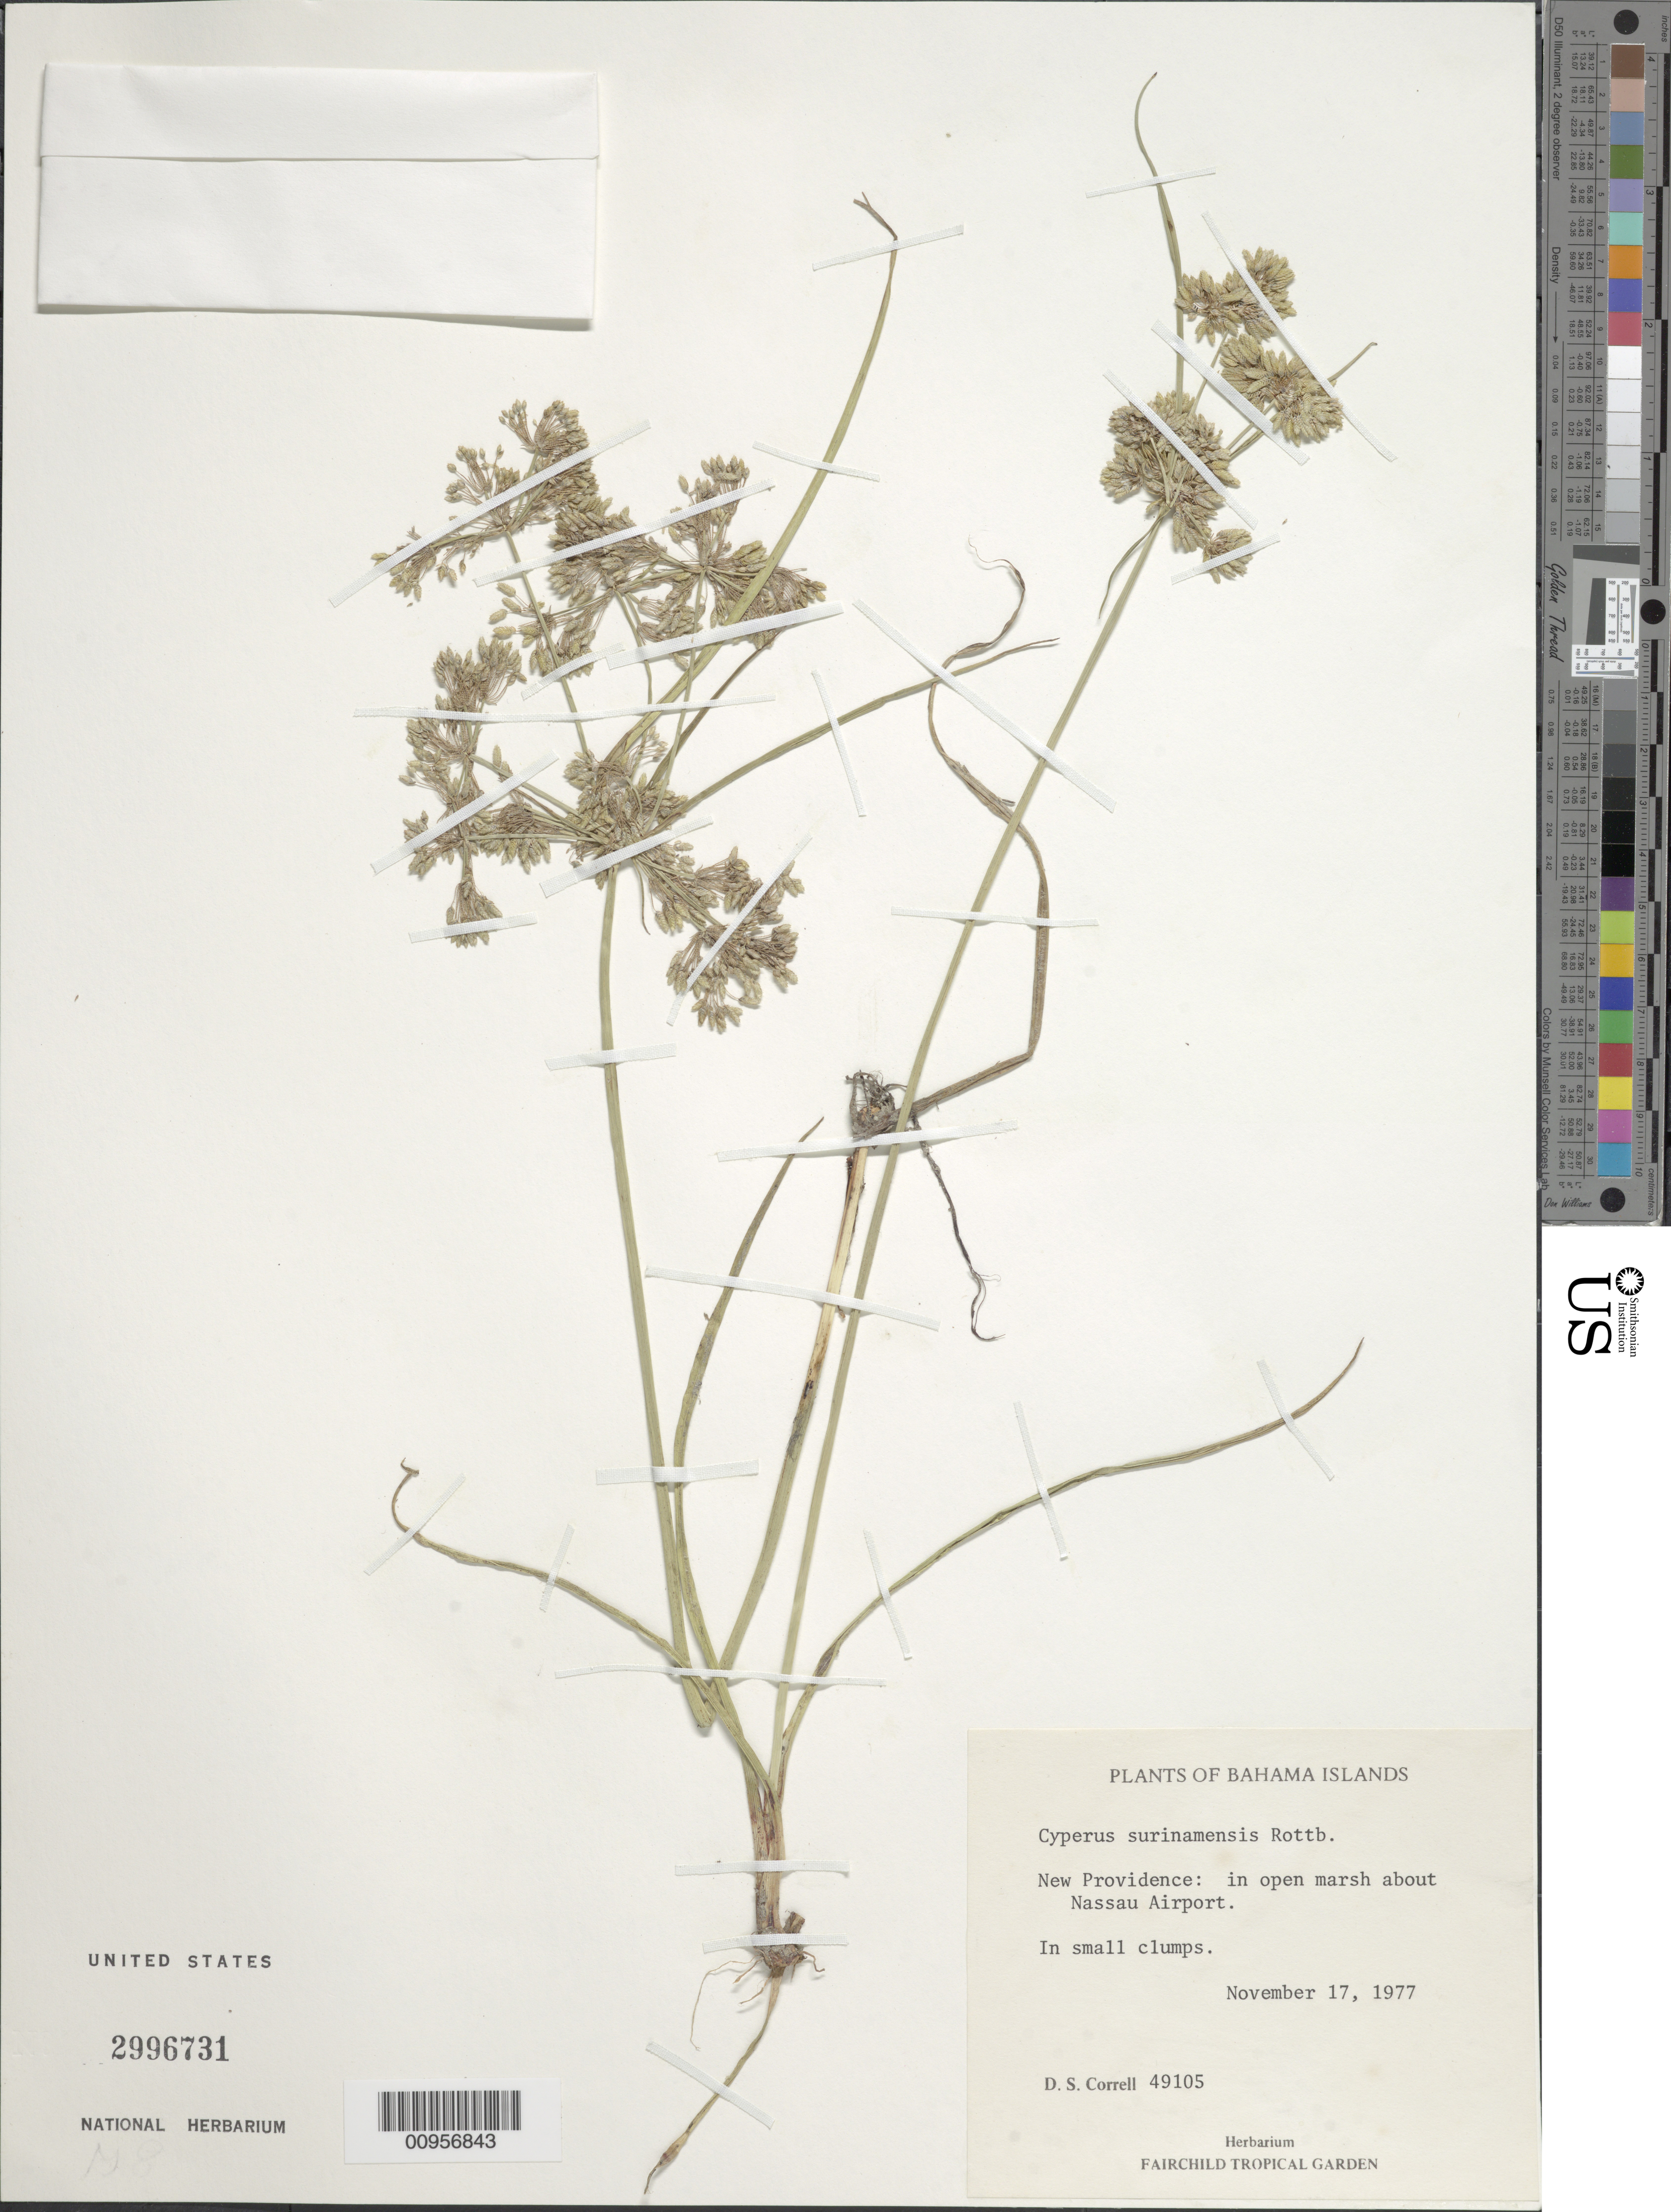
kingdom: Plantae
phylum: Tracheophyta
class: Liliopsida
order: Poales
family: Cyperaceae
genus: Cyperus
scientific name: Cyperus surinamensis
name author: Rottb.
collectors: D. S. Correll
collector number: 49105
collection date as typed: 17 Nov 1977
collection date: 1977-11-17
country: Bahamas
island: New Providence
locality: About Nassau Airport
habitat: In open marsh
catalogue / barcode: US 2996731